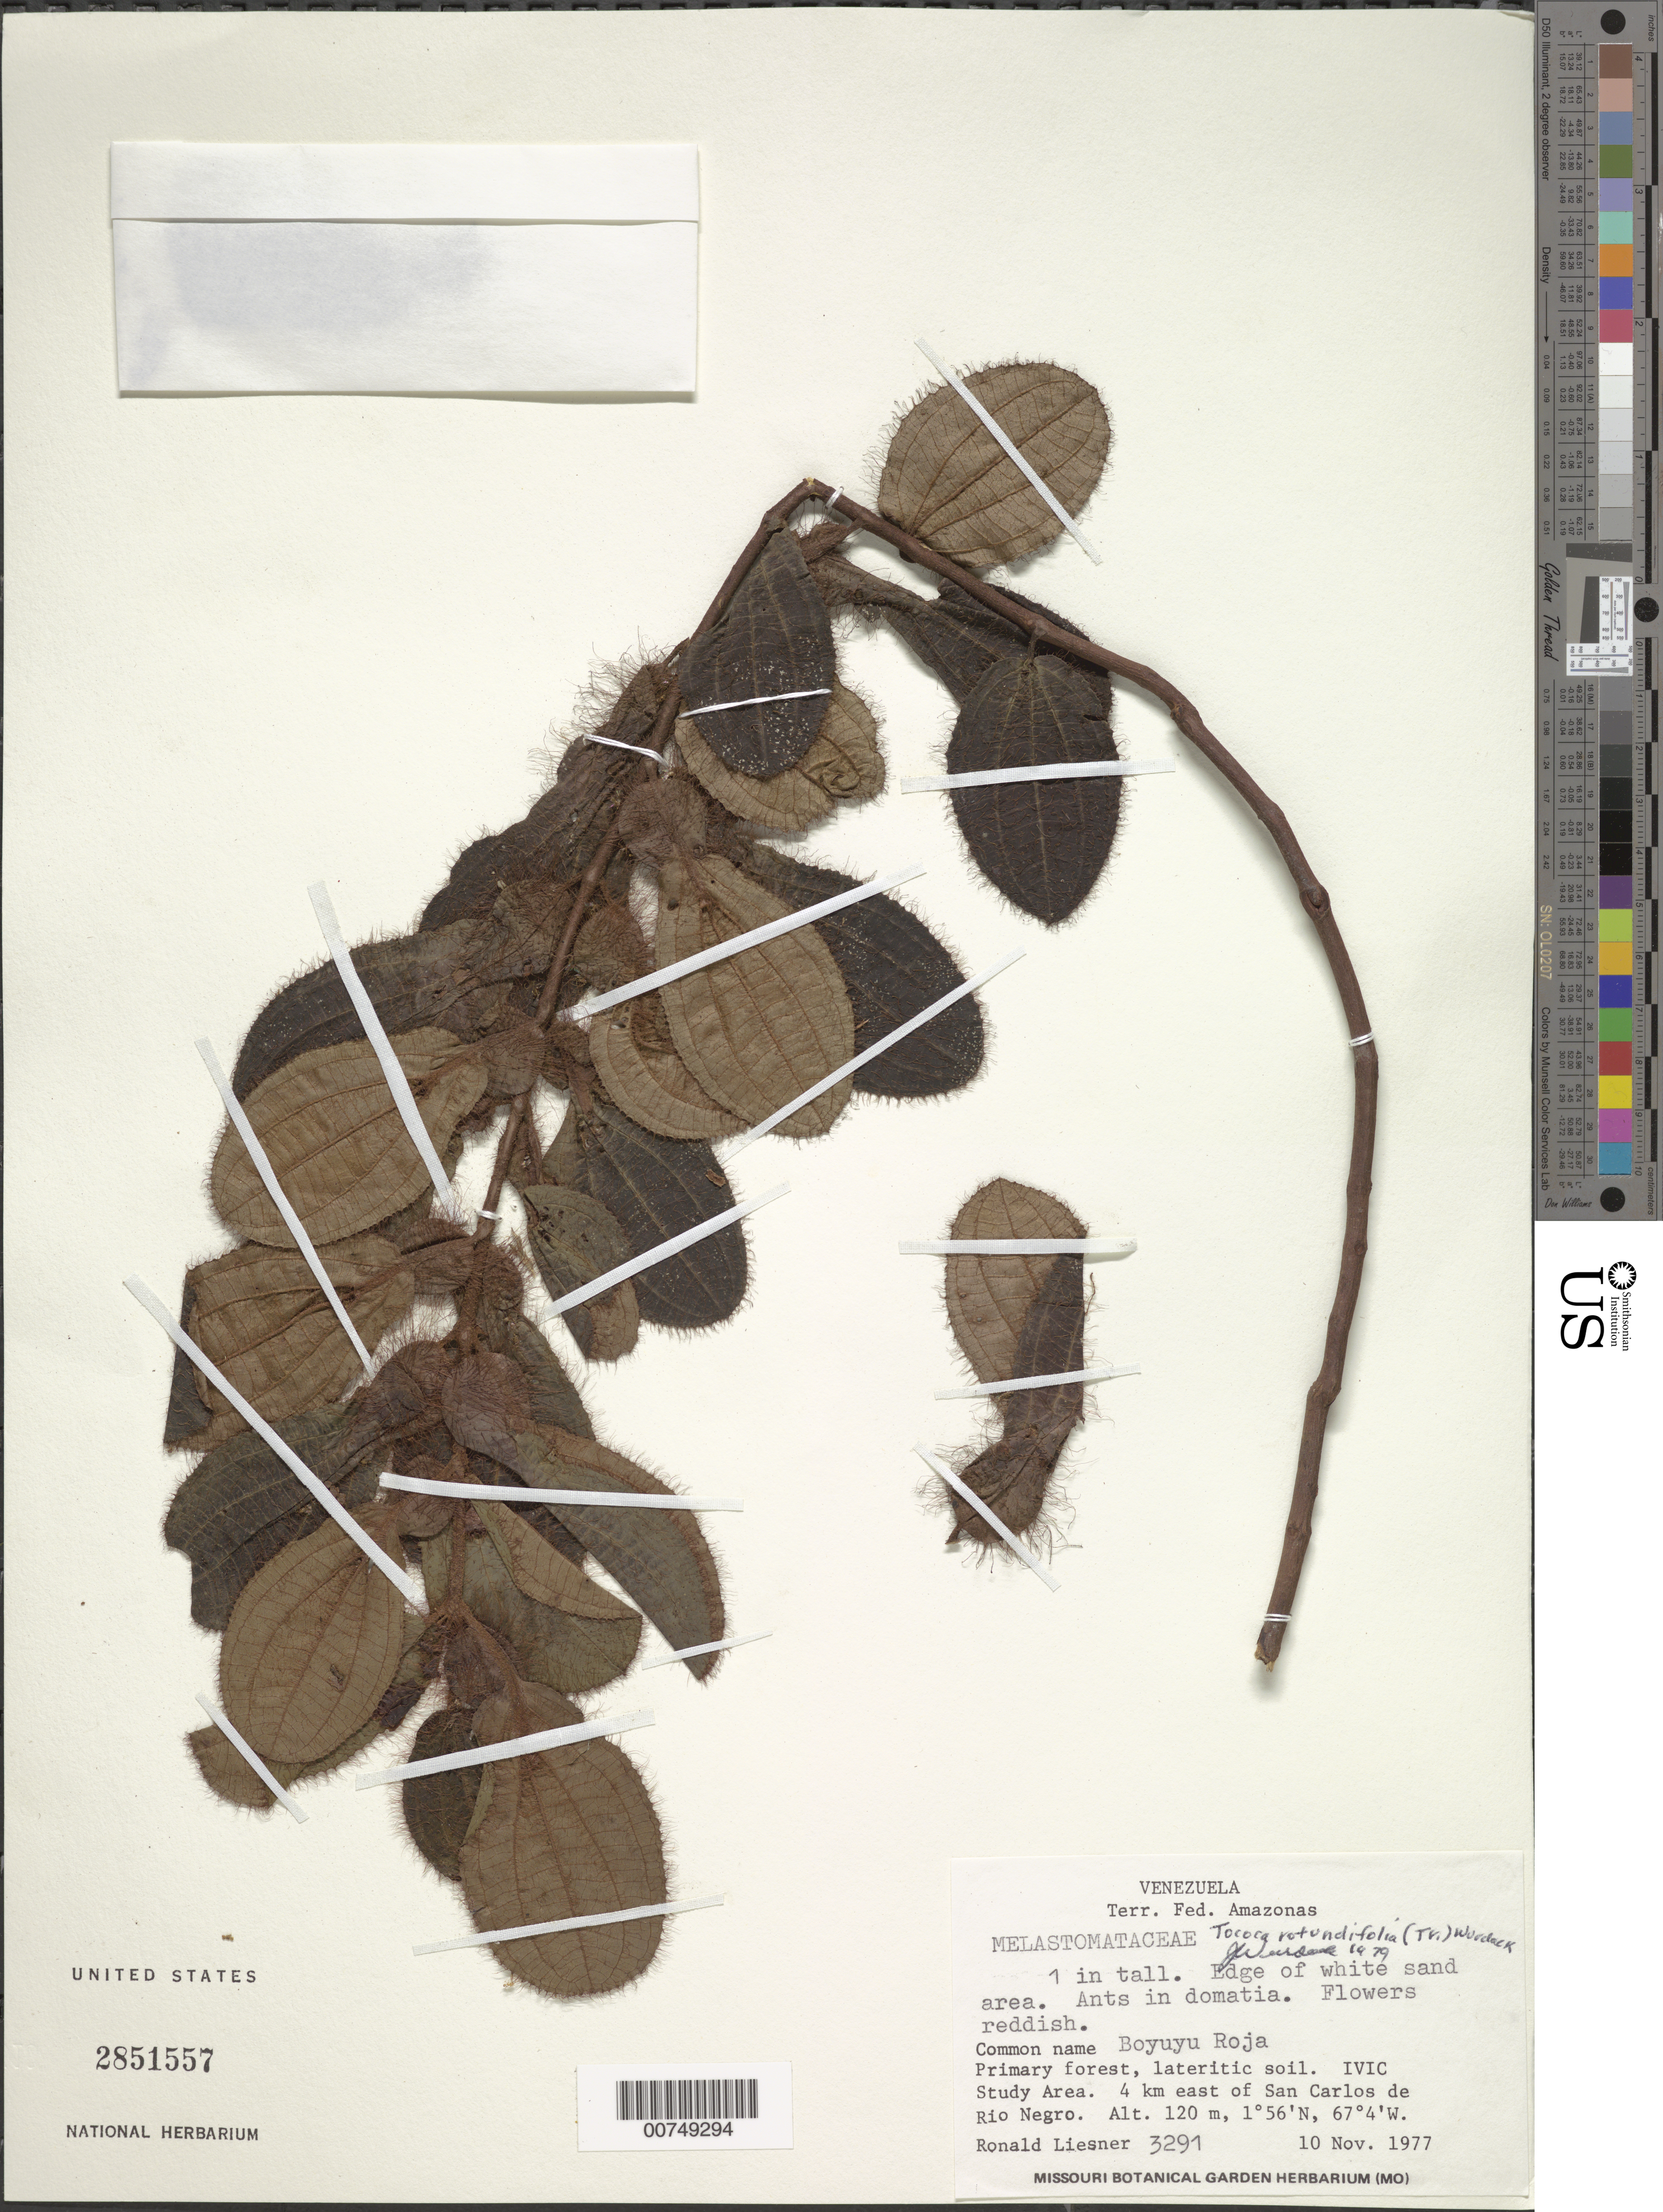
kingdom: Plantae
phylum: Tracheophyta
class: Magnoliopsida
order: Myrtales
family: Melastomataceae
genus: Tococa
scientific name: Tococa rotundifolia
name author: (Triana) Wurdack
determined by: Wurdack, John J., (US), US (UNITED STATES)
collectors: R. L. Liesner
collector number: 3291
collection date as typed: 10-Nov-77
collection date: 1977-11-10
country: Venezuela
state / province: Amazonas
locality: San Carlos de Río Negro, 4 km E of; IVIC Study Area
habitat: Primary forest, lateritic soil; edge of white sand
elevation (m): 120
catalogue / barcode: US 2851557